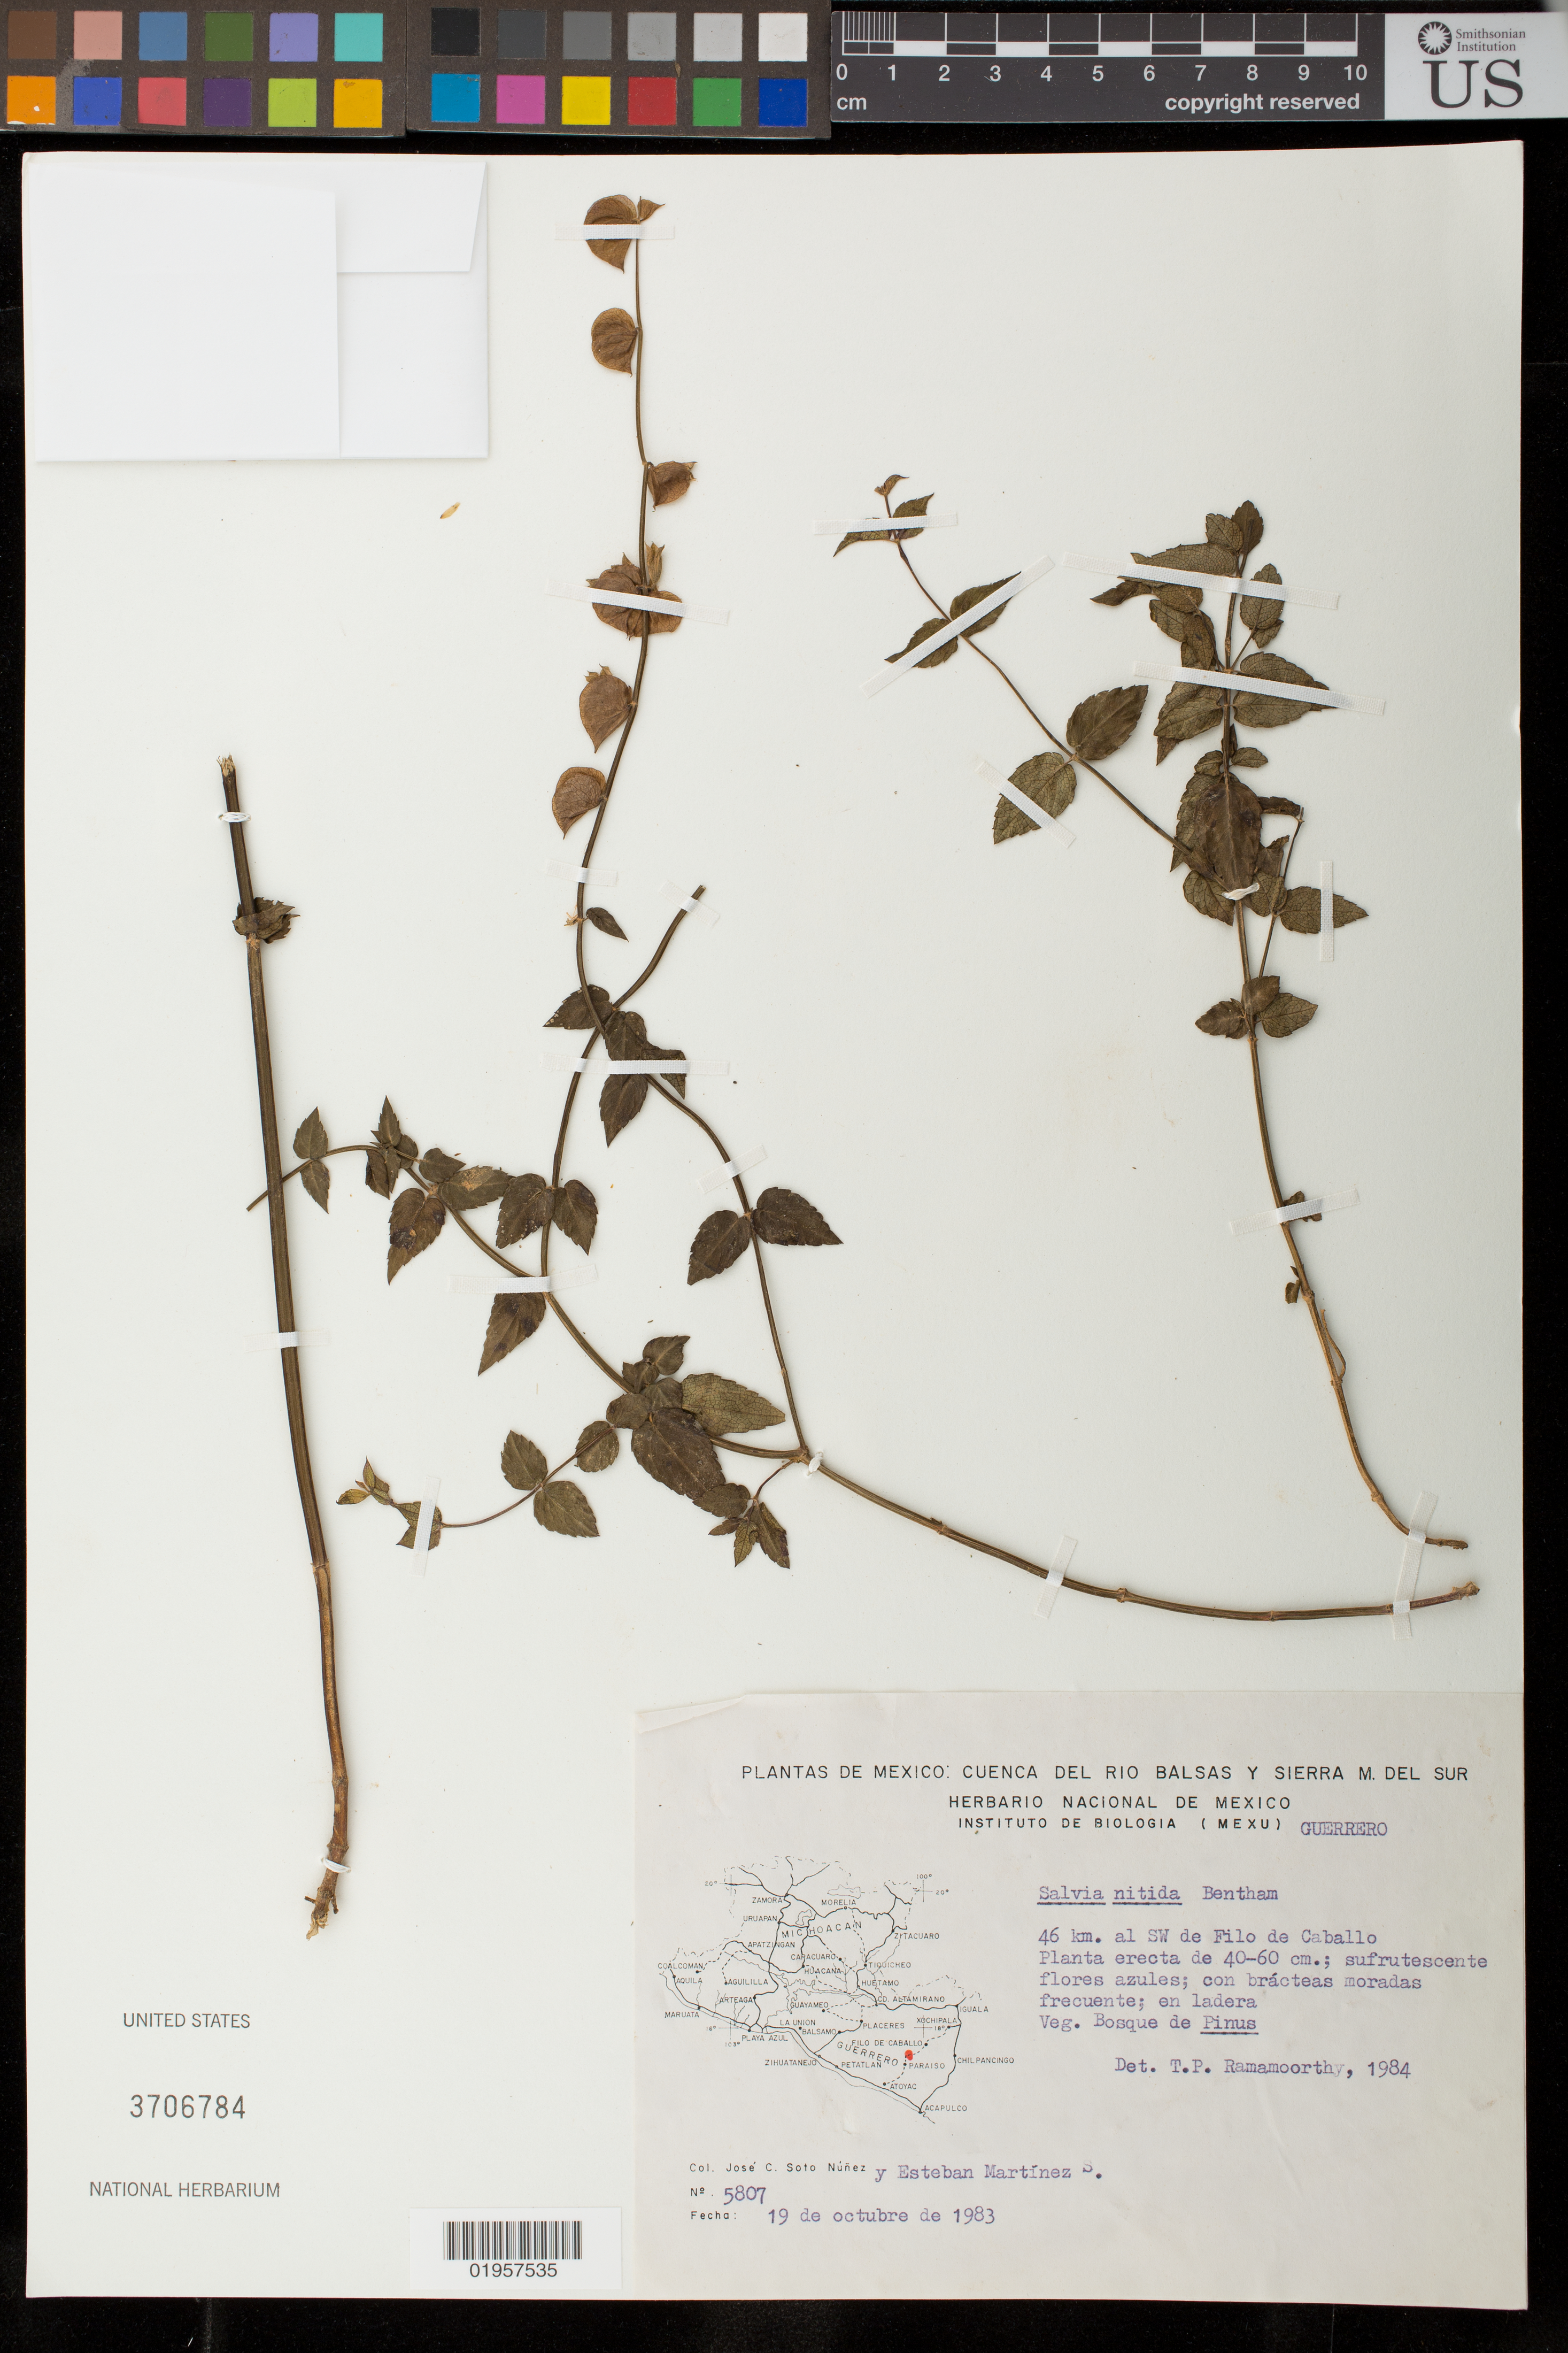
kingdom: Plantae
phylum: Tracheophyta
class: Magnoliopsida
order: Lamiales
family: Lamiaceae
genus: Salvia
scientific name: Salvia nitida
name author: (M. Martens & Galeotti) Benth.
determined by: Ramamoorthy, T. P.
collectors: J. C. Soto Núñez & E. Martínez S.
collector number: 5807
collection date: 1983-10-19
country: Mexico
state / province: Guerrero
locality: Filo de Caballo, 46 km al SW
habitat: Bosque de Pinus; frecuente; en ladera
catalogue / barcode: US 3706784